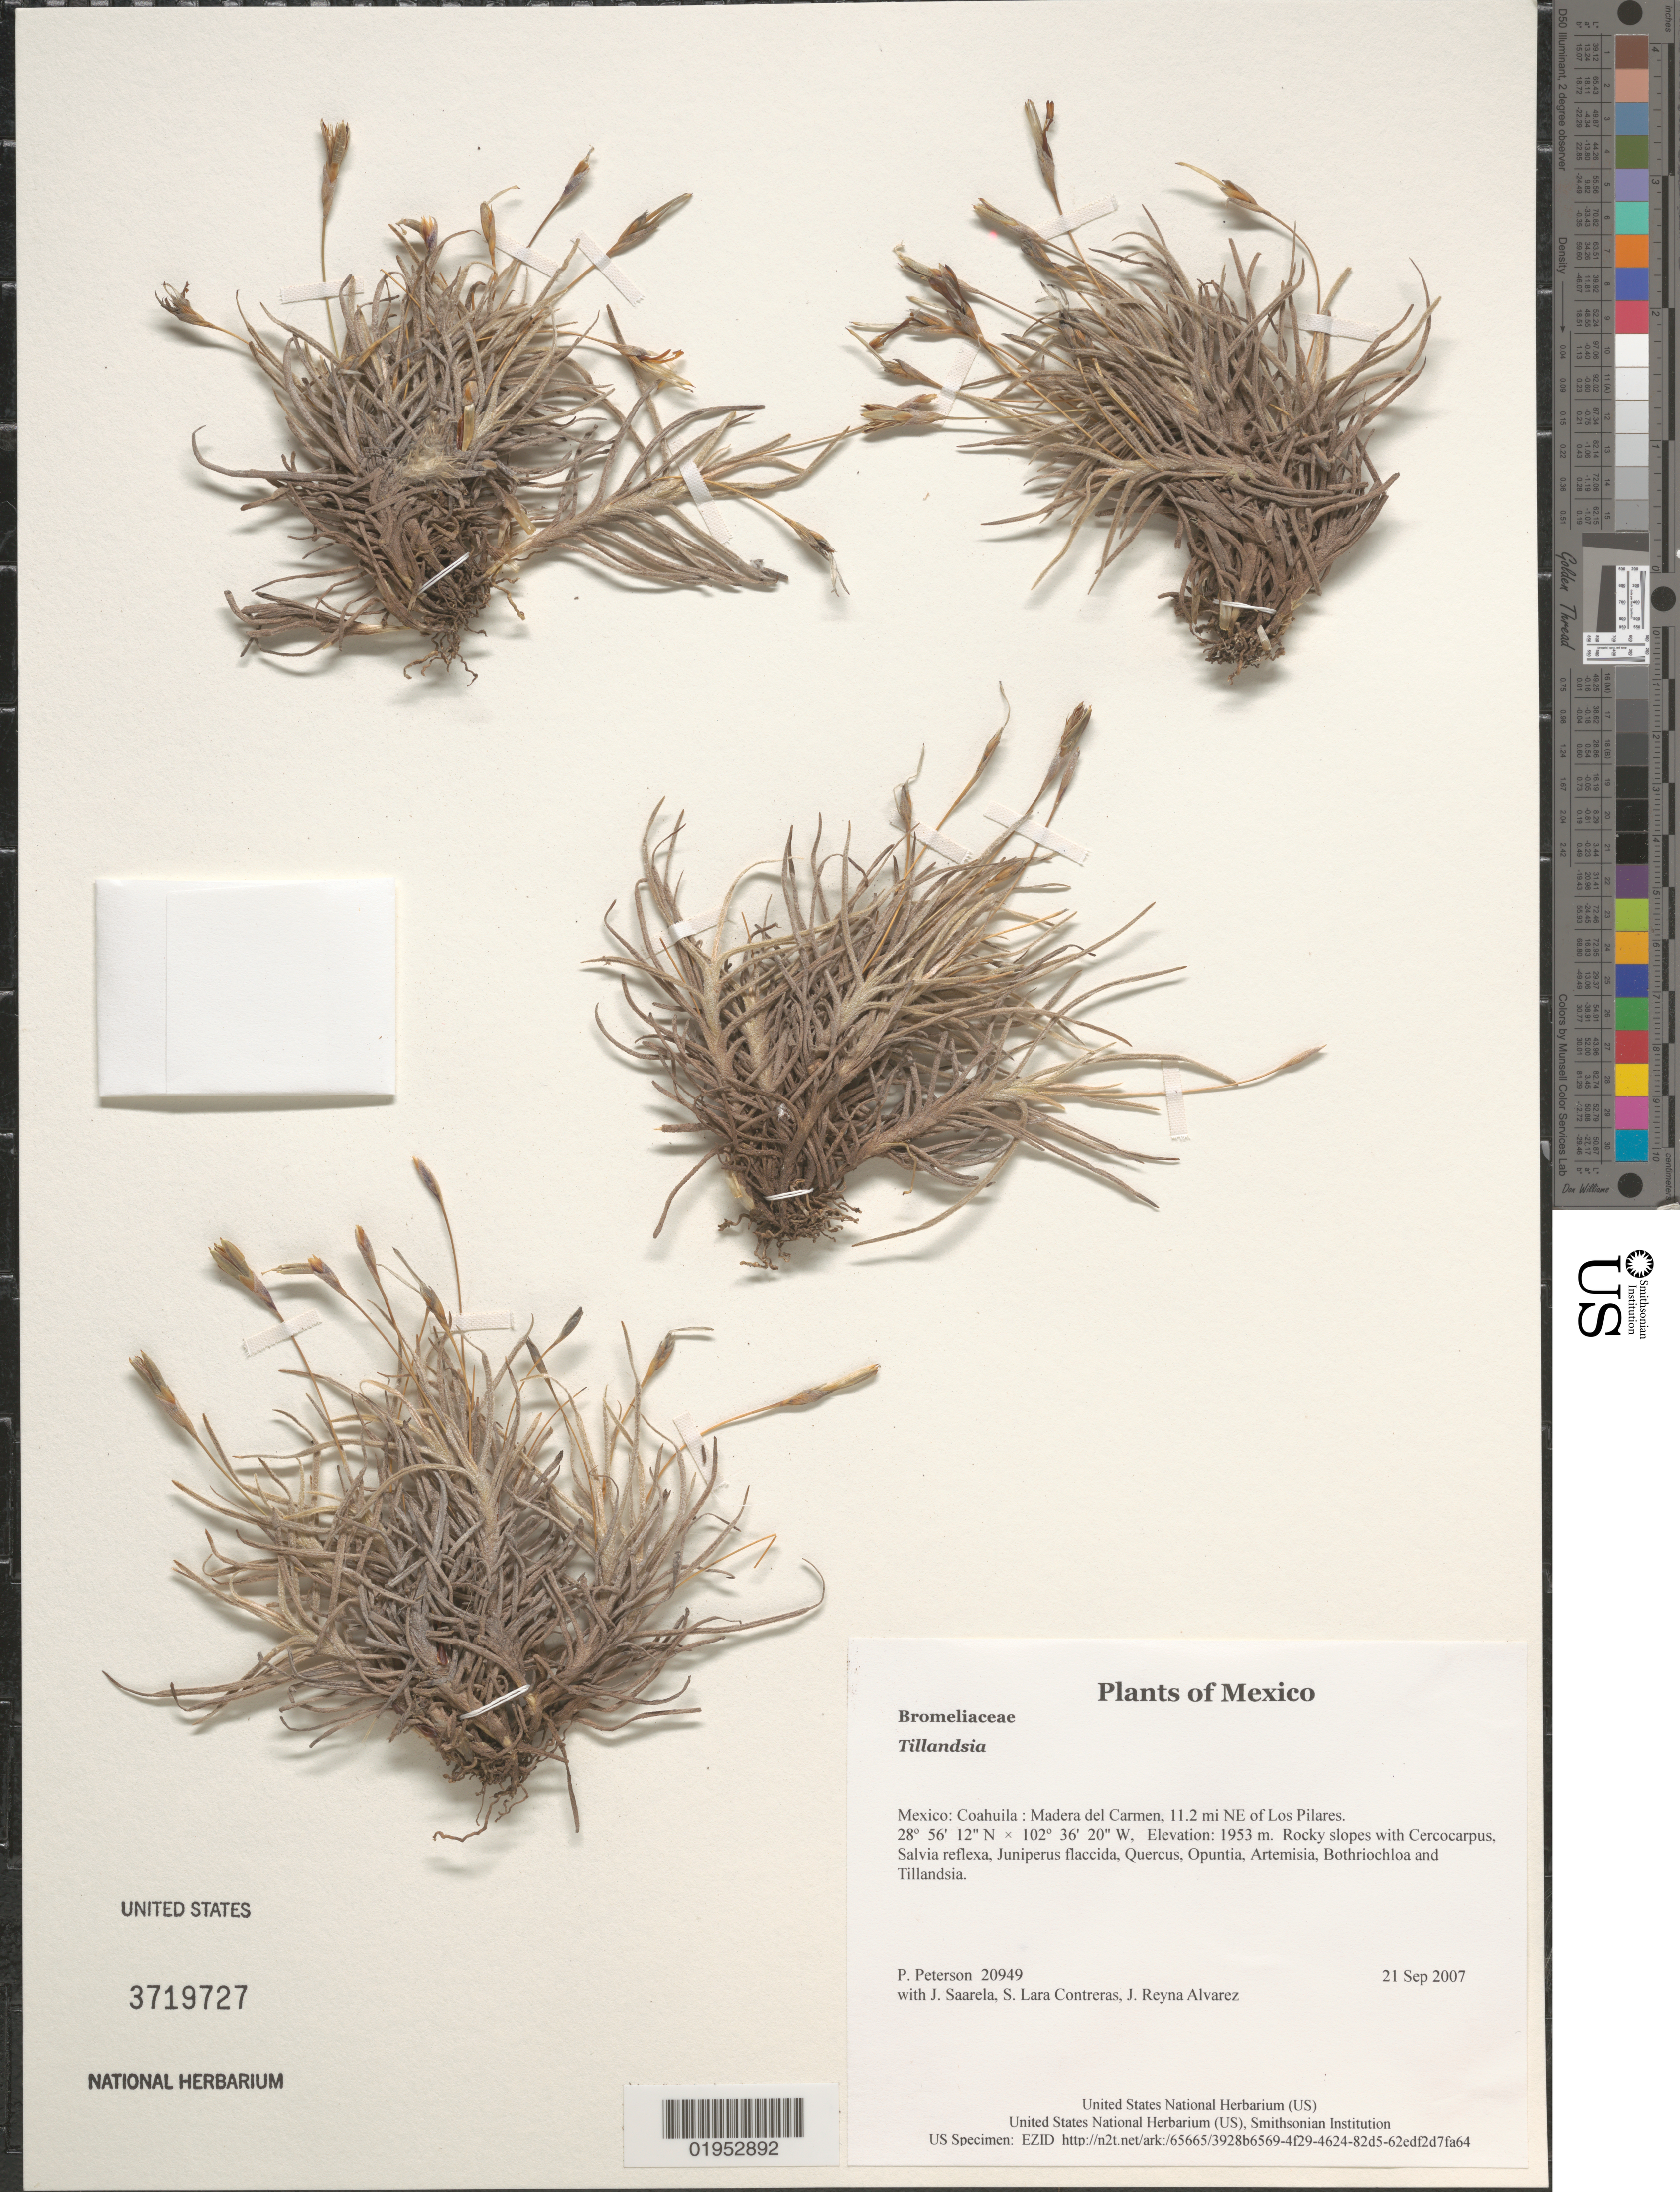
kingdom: Plantae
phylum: Tracheophyta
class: Liliopsida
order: Poales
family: Bromeliaceae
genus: Tillandsia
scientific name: Tillandsia sp.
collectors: P. M. Peterson, J. Saarela, S. Lara Contreras & J. Reyna Alvarez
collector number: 20949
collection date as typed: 21 Sep 2007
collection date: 2007-09-21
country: Mexico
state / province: Coahuila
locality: Madera del Carmen, 11.2 mi NE of Los Pilares.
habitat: Rocky slopes with Cercocarpus, Salvia reflexa, Juniperus flaccida, Quercus, Opuntia, Artemisia, Bothriochloa and Tillandsia.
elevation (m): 1953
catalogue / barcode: US 3719727